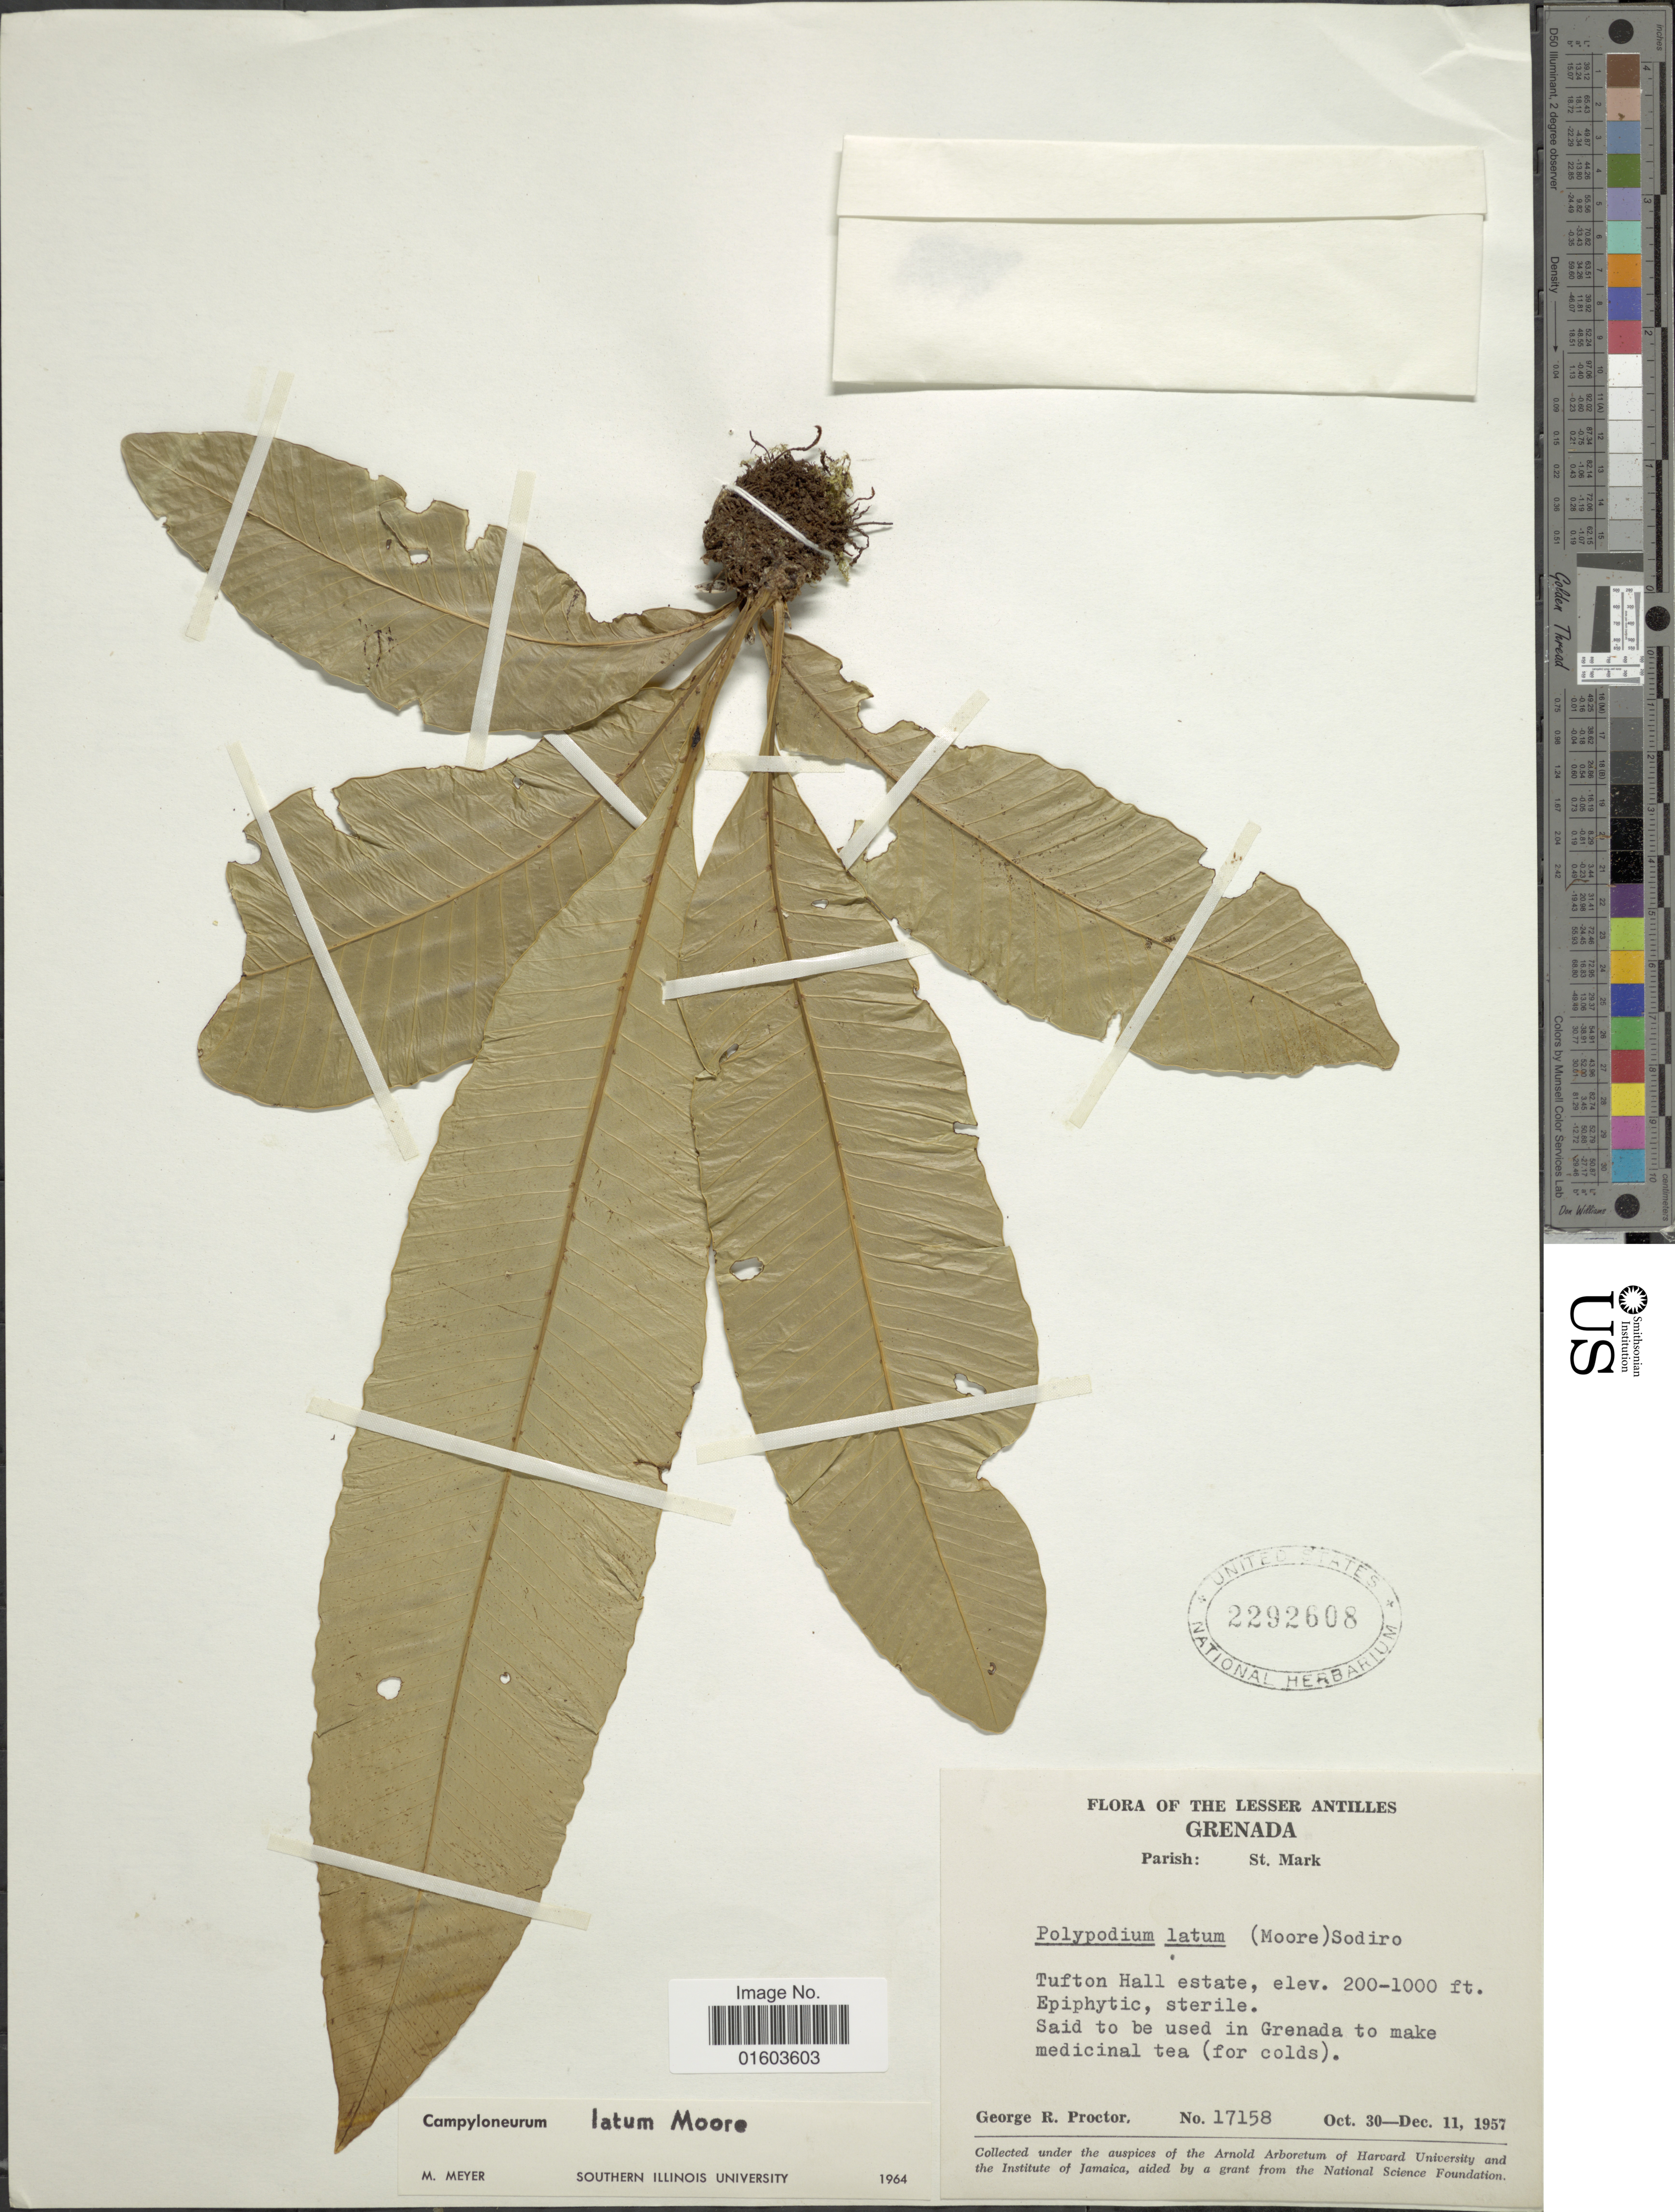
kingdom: Plantae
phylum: Tracheophyta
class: Polypodiopsida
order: Polypodiales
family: Polypodiaceae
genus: Campyloneurum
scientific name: Campyloneurum latum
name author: T. Moore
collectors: G. R. Proctor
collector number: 17158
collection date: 1957-10-30/1957-12-11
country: Grenada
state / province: Saint Mark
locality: Parish: St. Mark. Tufton Hill estate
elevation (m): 61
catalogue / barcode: US 2292608